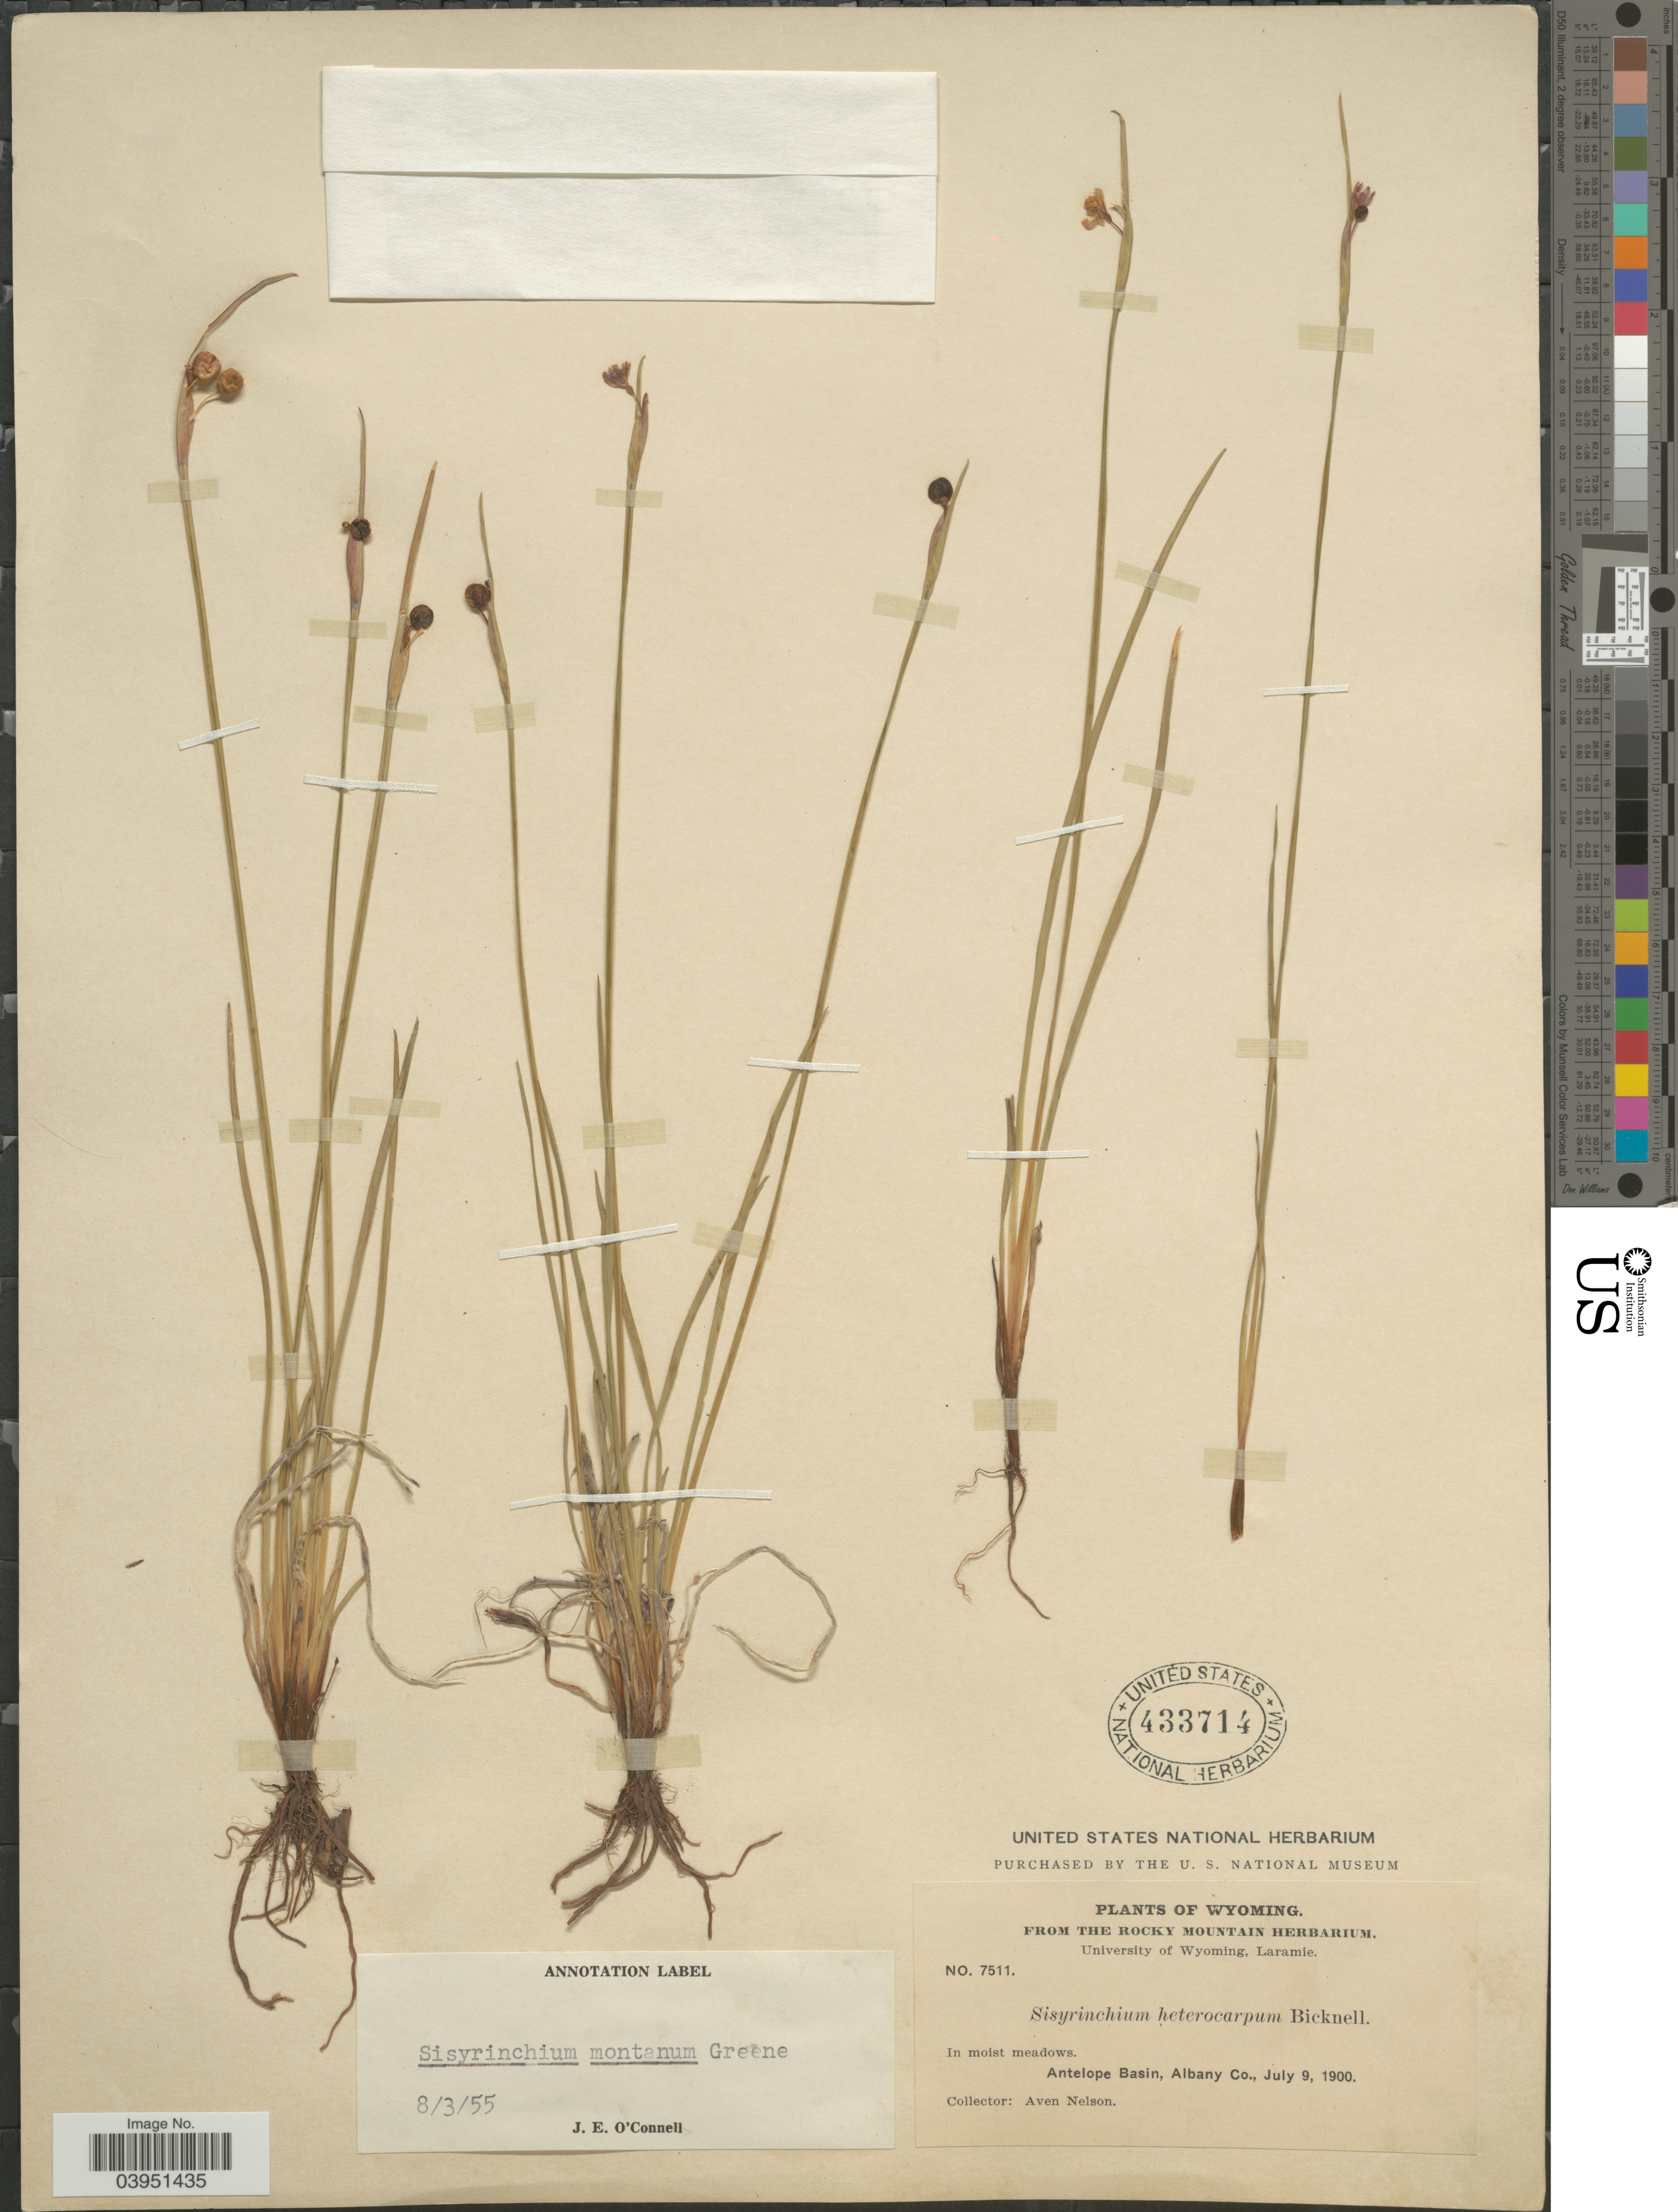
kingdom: Plantae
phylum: Tracheophyta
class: Liliopsida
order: Asparagales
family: Iridaceae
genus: Sisyrinchium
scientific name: Sisyrinchium montanum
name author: Greene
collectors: A. Nelson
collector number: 7511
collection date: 1900-07-09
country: United States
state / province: Wyoming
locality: Antelope Basin, Albany Co.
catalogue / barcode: US 433714